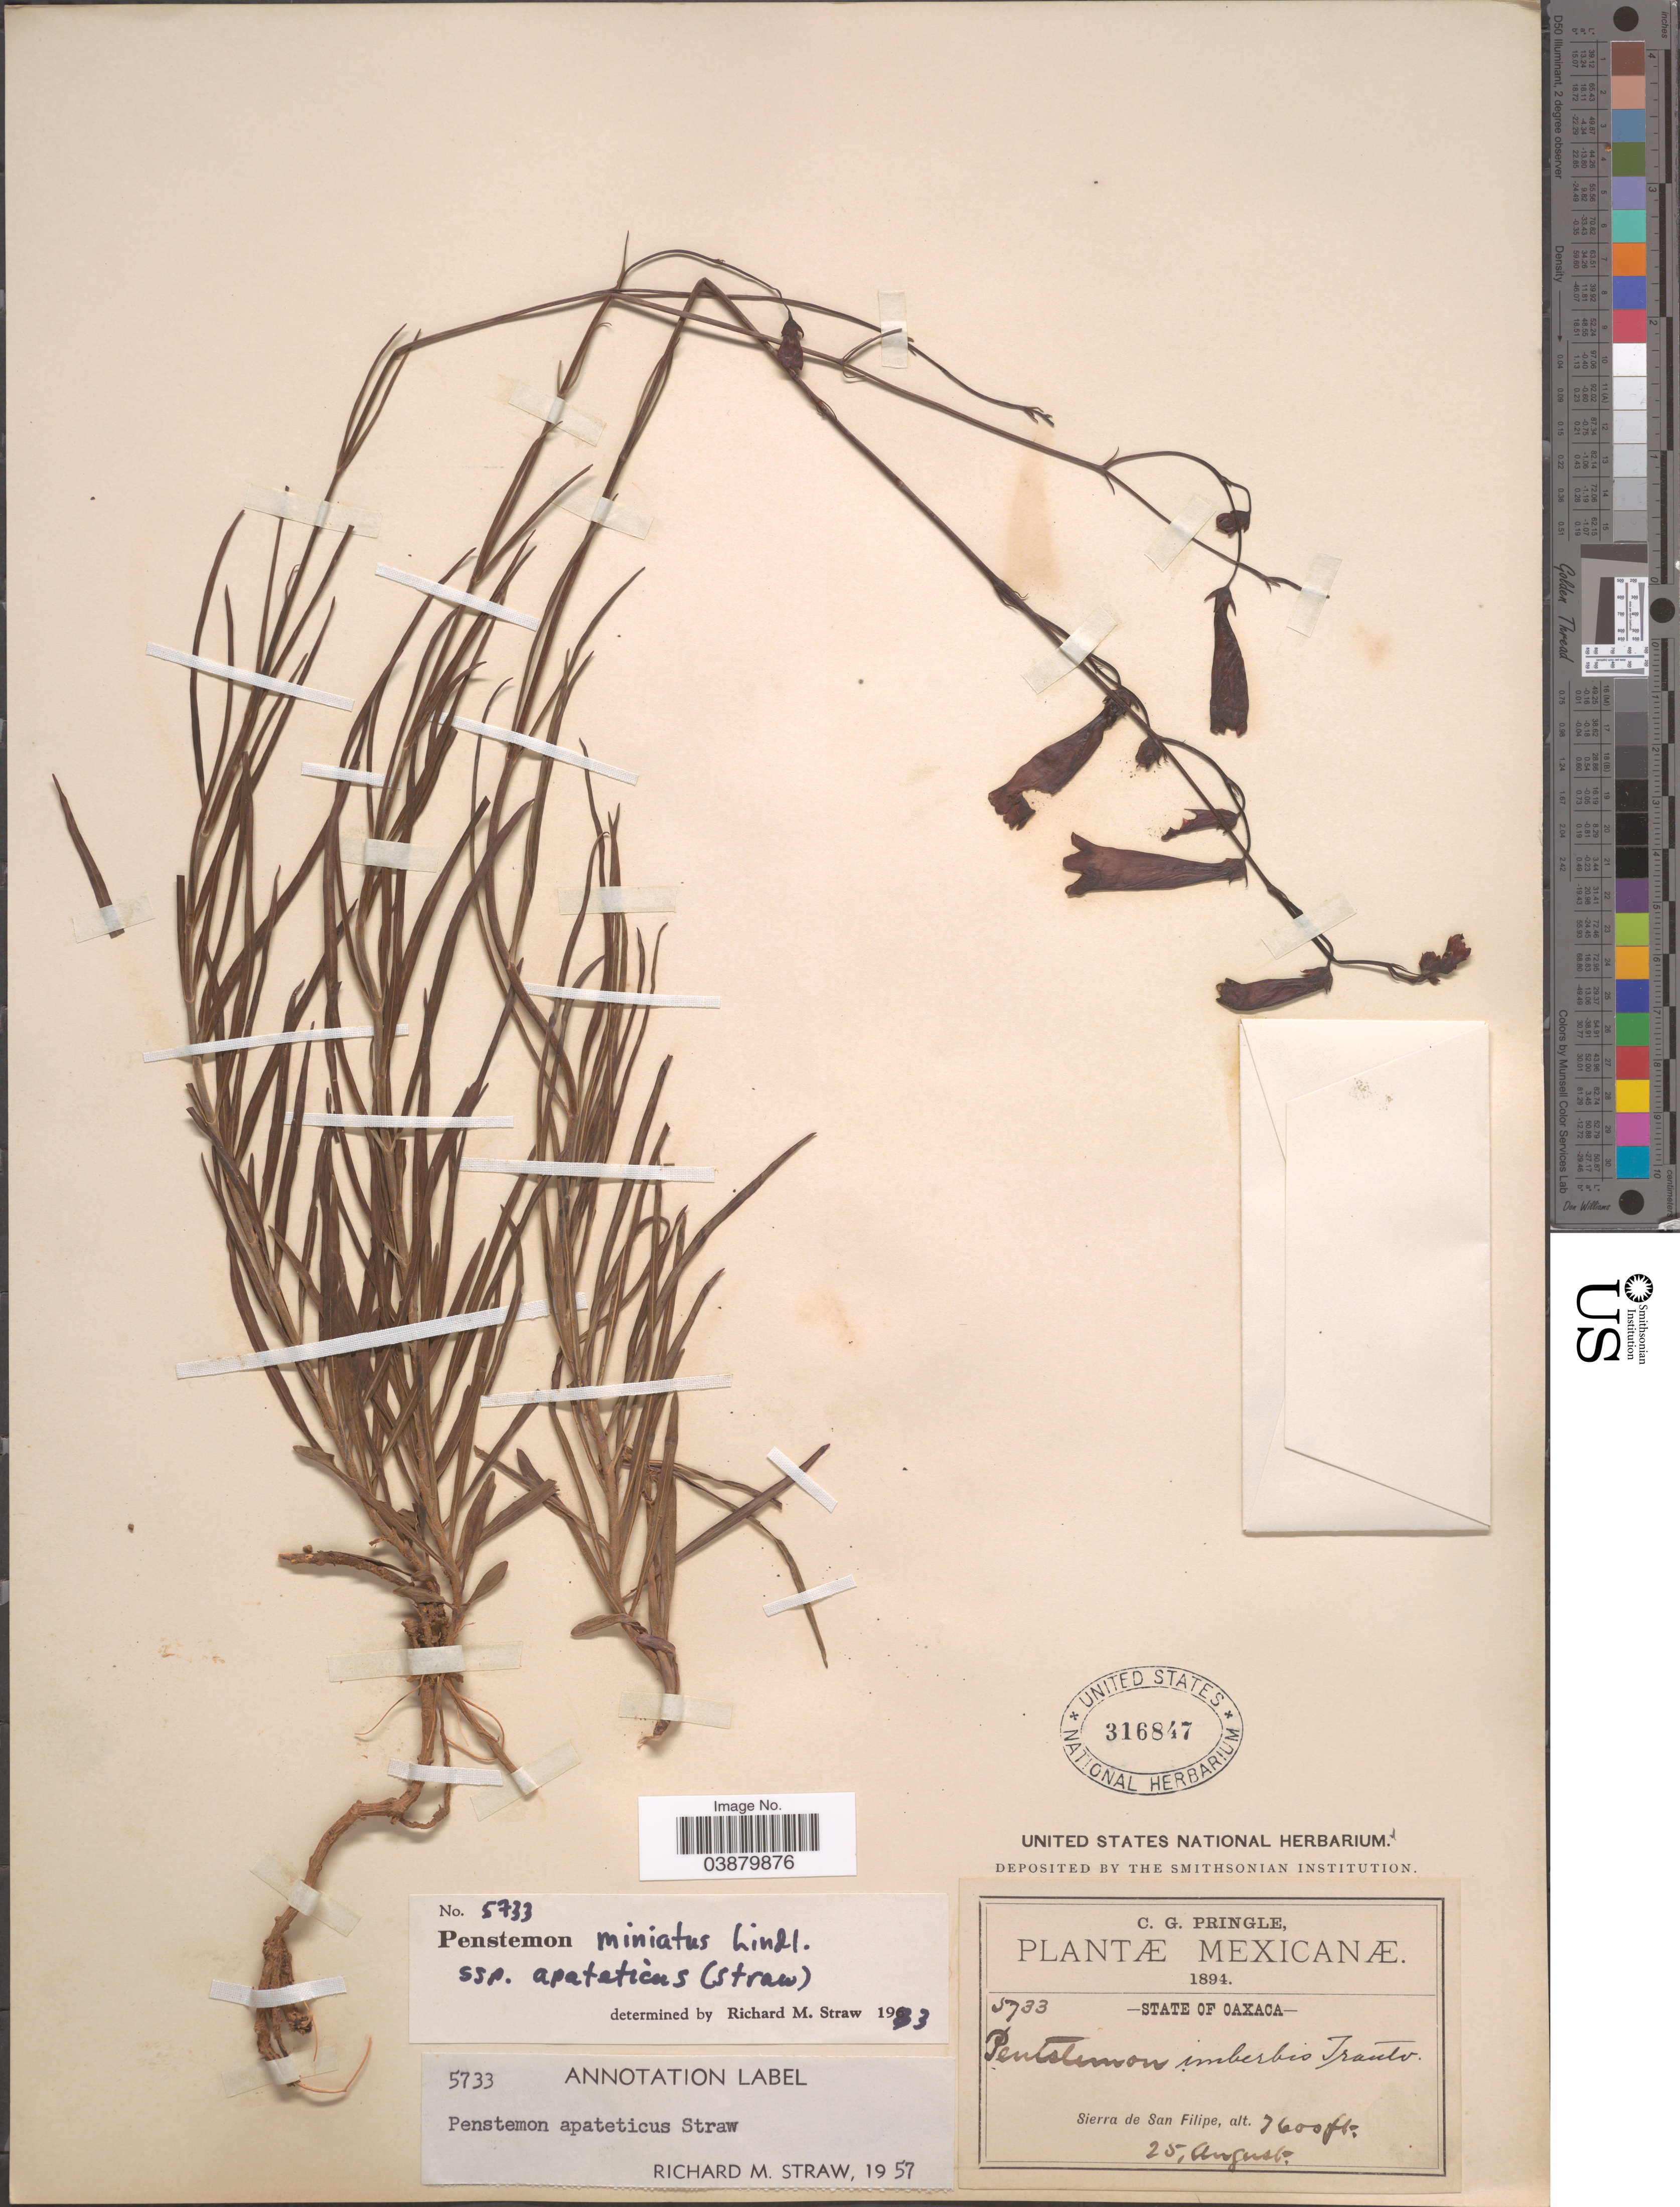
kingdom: Plantae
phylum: Tracheophyta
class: Magnoliopsida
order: Lamiales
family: Plantaginaceae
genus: Penstemon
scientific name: Penstemon miniatus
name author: Lindl.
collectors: C. G. Pringle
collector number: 5733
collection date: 1894-08-25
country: Mexico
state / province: Oaxaca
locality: Sierra de San Felipe.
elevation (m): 2316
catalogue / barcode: US 316847